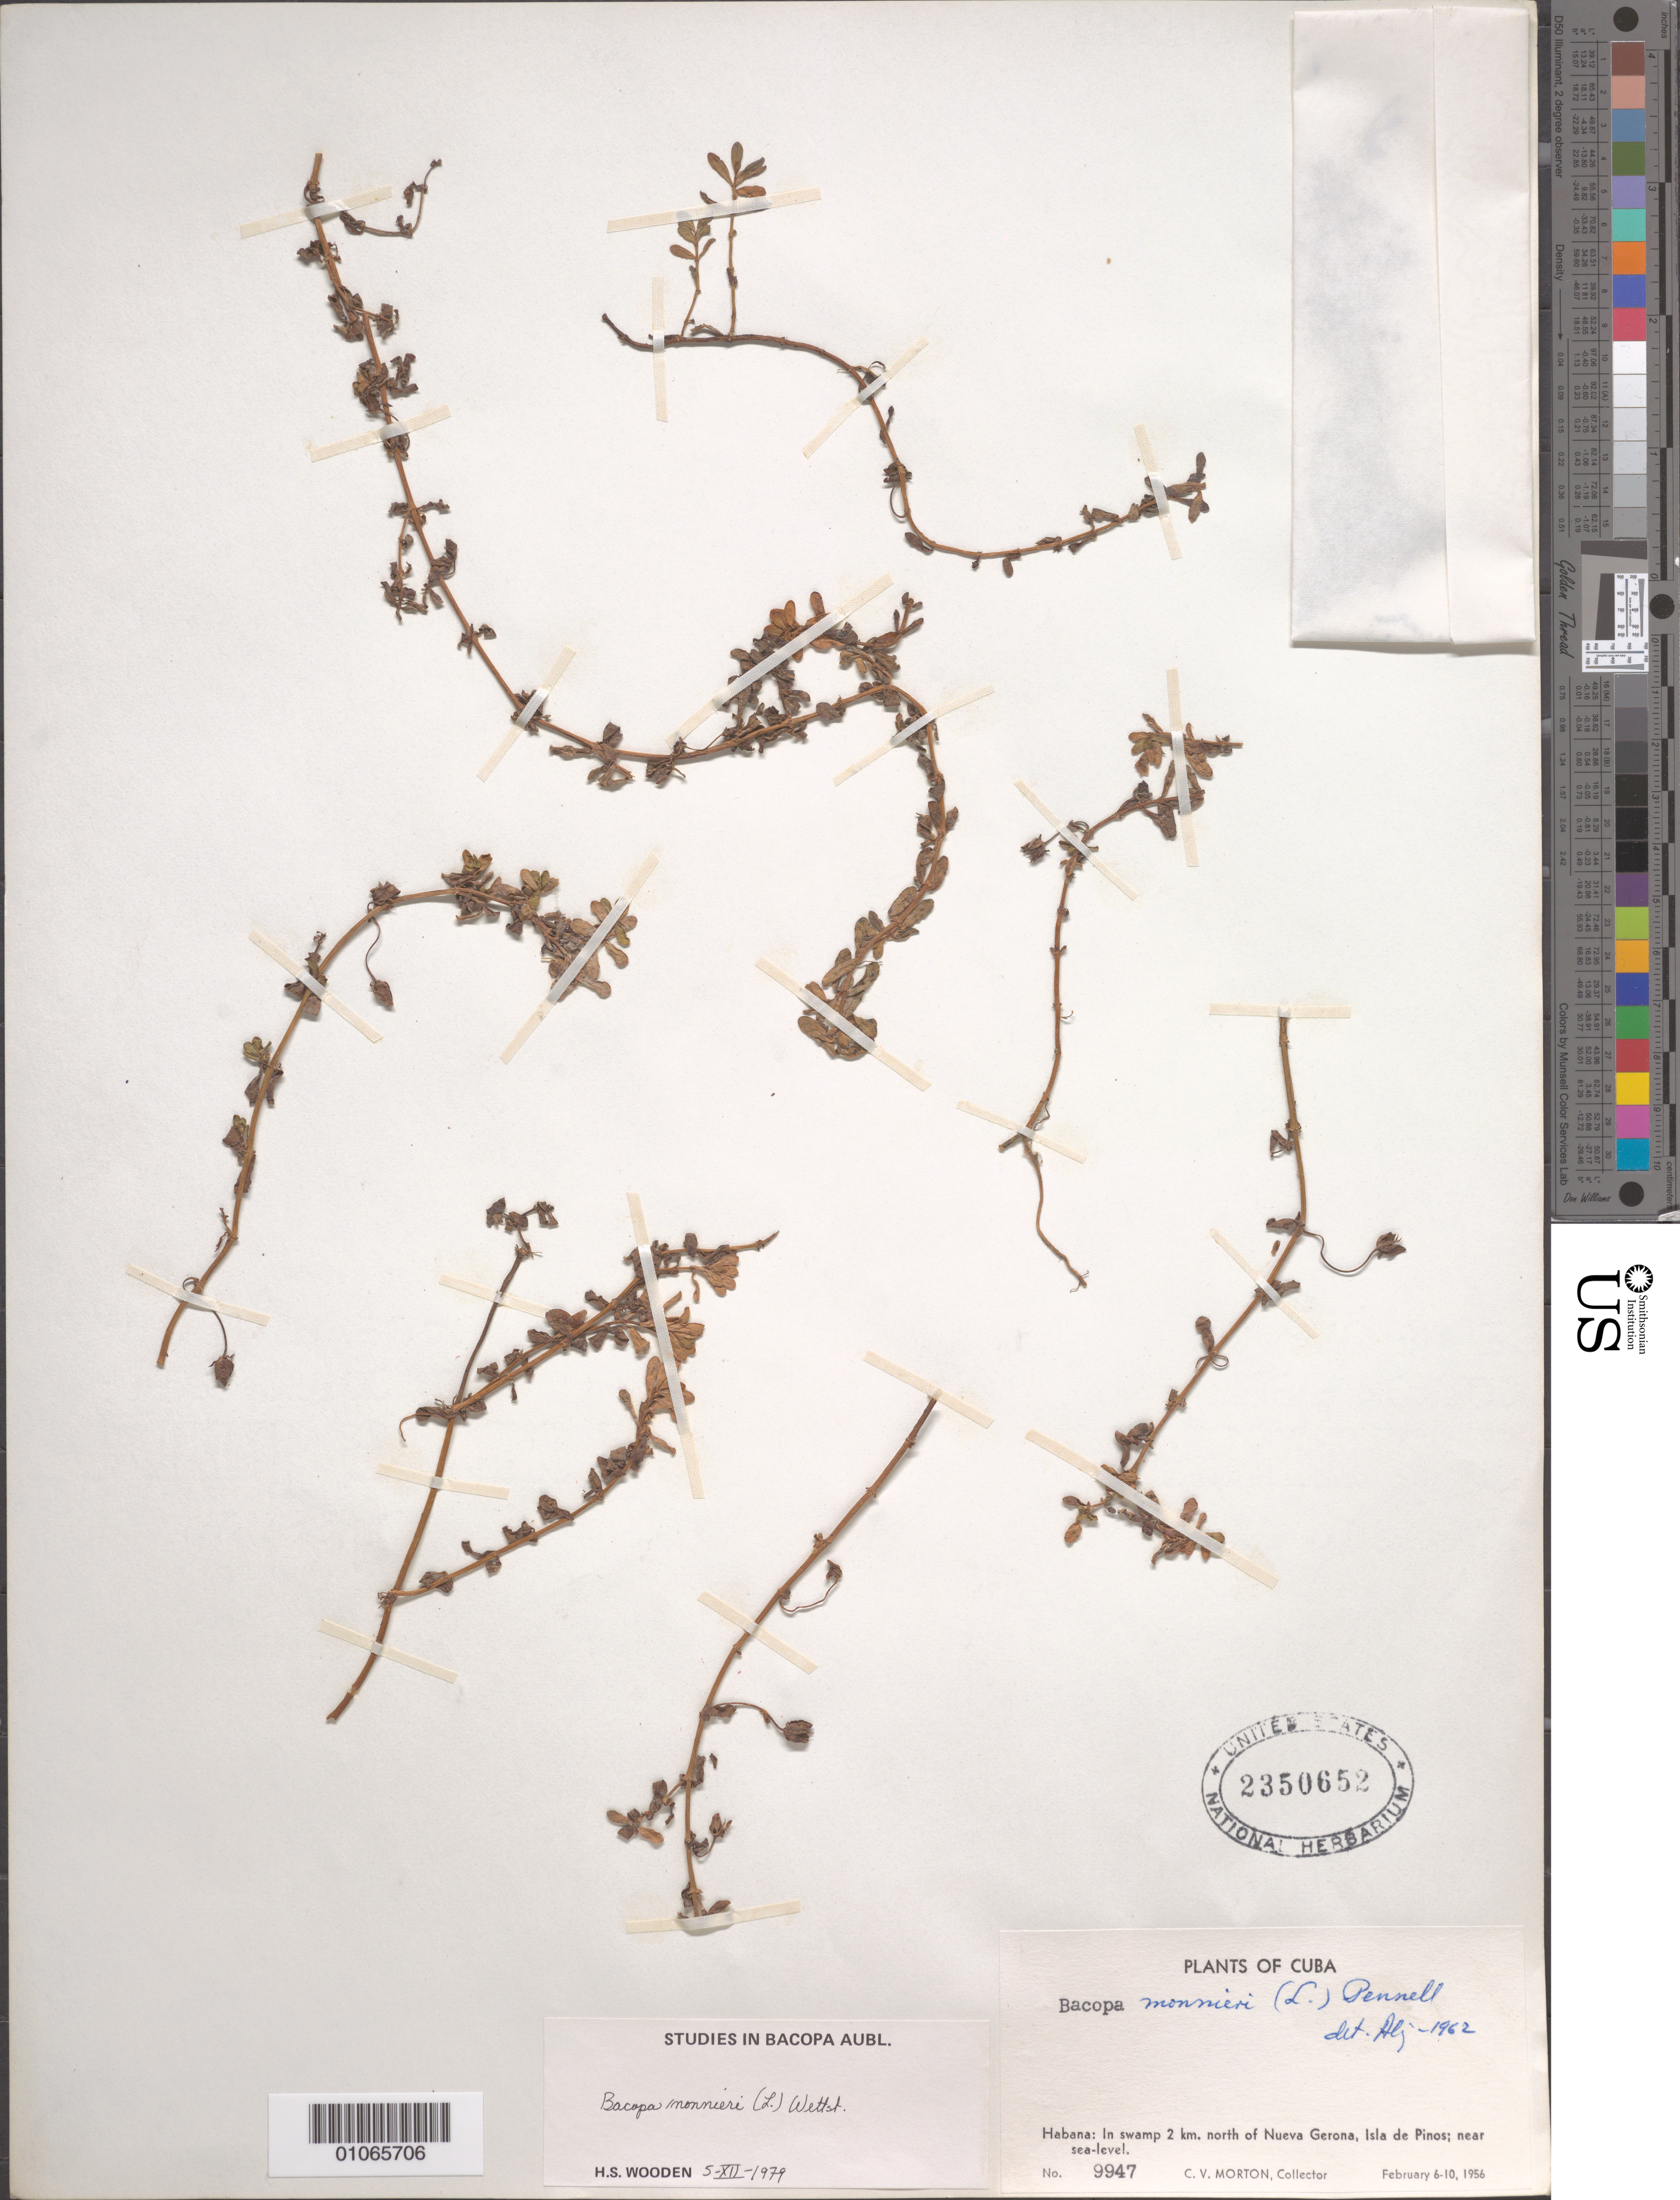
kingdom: Plantae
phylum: Tracheophyta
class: Magnoliopsida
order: Lamiales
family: Plantaginaceae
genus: Bacopa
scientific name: Bacopa monnieri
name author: (L.) Pennell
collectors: C. V. Morton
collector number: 9947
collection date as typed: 06 Feb 1956 to 10 Feb 1956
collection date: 1956-02-06/1956-02-10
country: Cuba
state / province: La Habana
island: Cuba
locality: Havana: In swamp 2 km north of Nueva Gerona, Isla de Pinos; near sea-level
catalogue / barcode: US 2350652